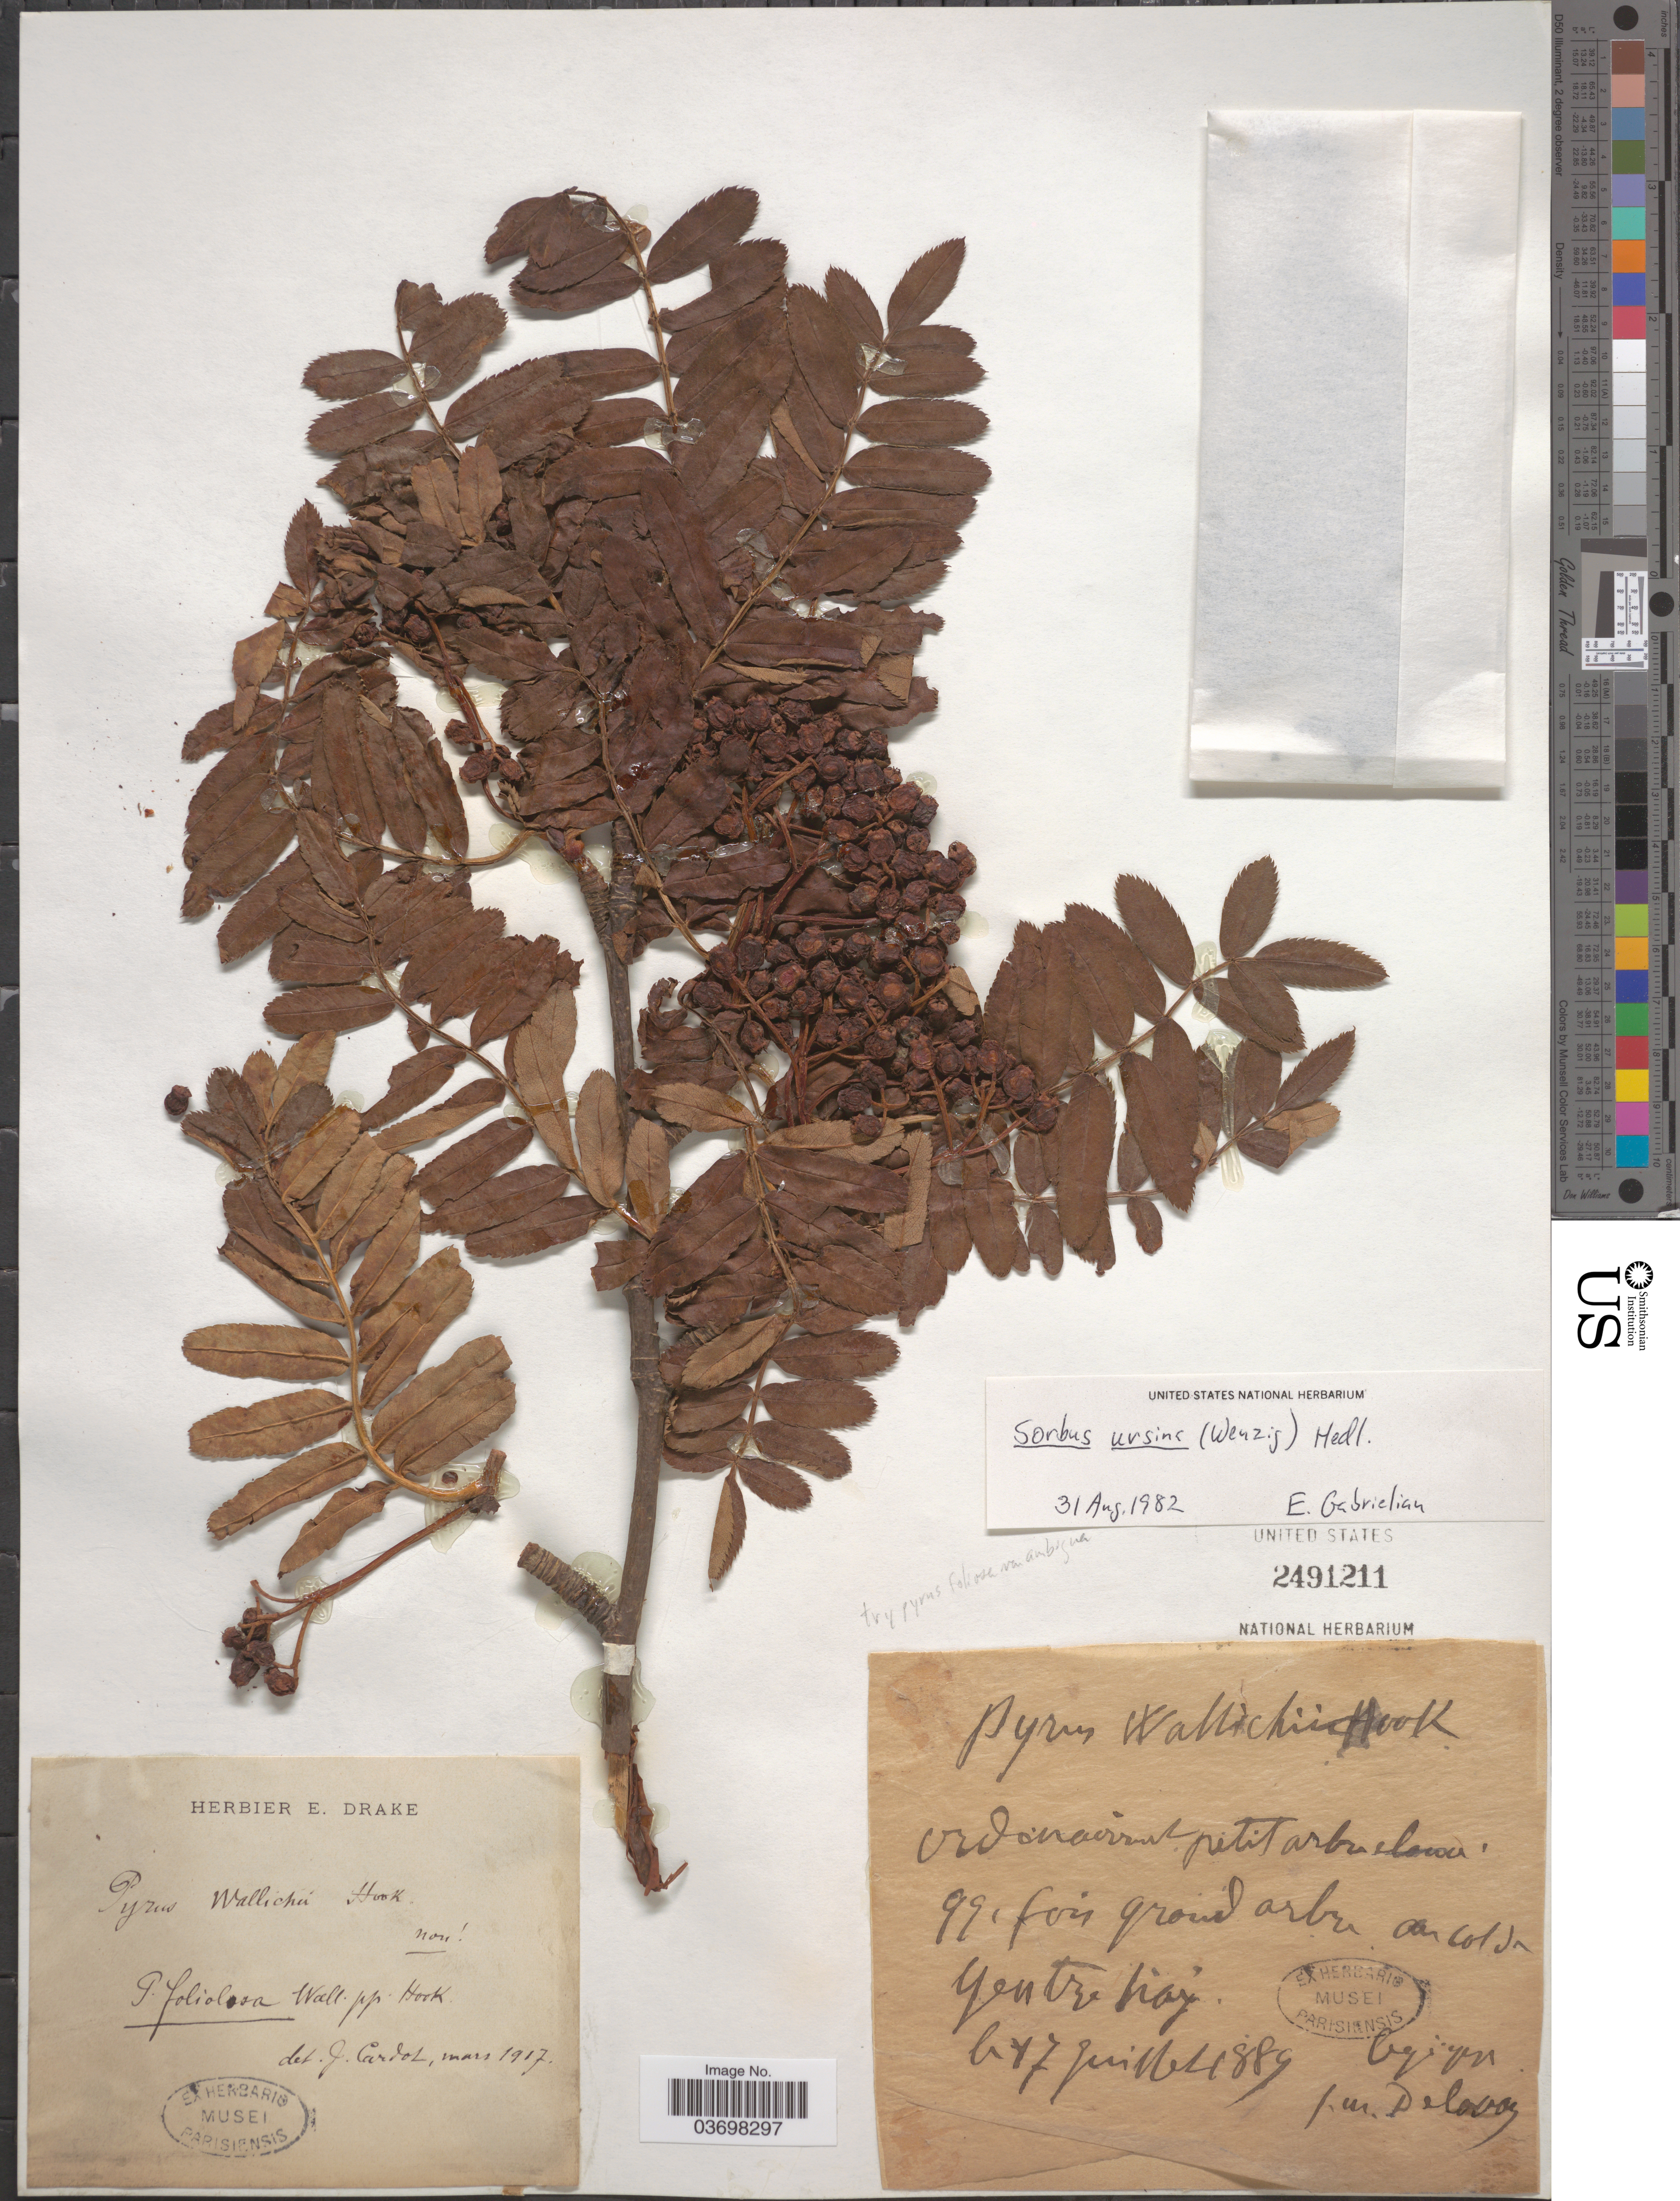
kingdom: Plantae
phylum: Tracheophyta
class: Magnoliopsida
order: Rosales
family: Rosaceae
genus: Sorbus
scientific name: Sorbus kiukiangensis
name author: T.T. Yu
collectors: J. Delavay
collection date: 1889-06-17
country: China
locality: Yentze hay. [interpreted] Byi yen. [interpreted]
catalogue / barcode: US 2491211